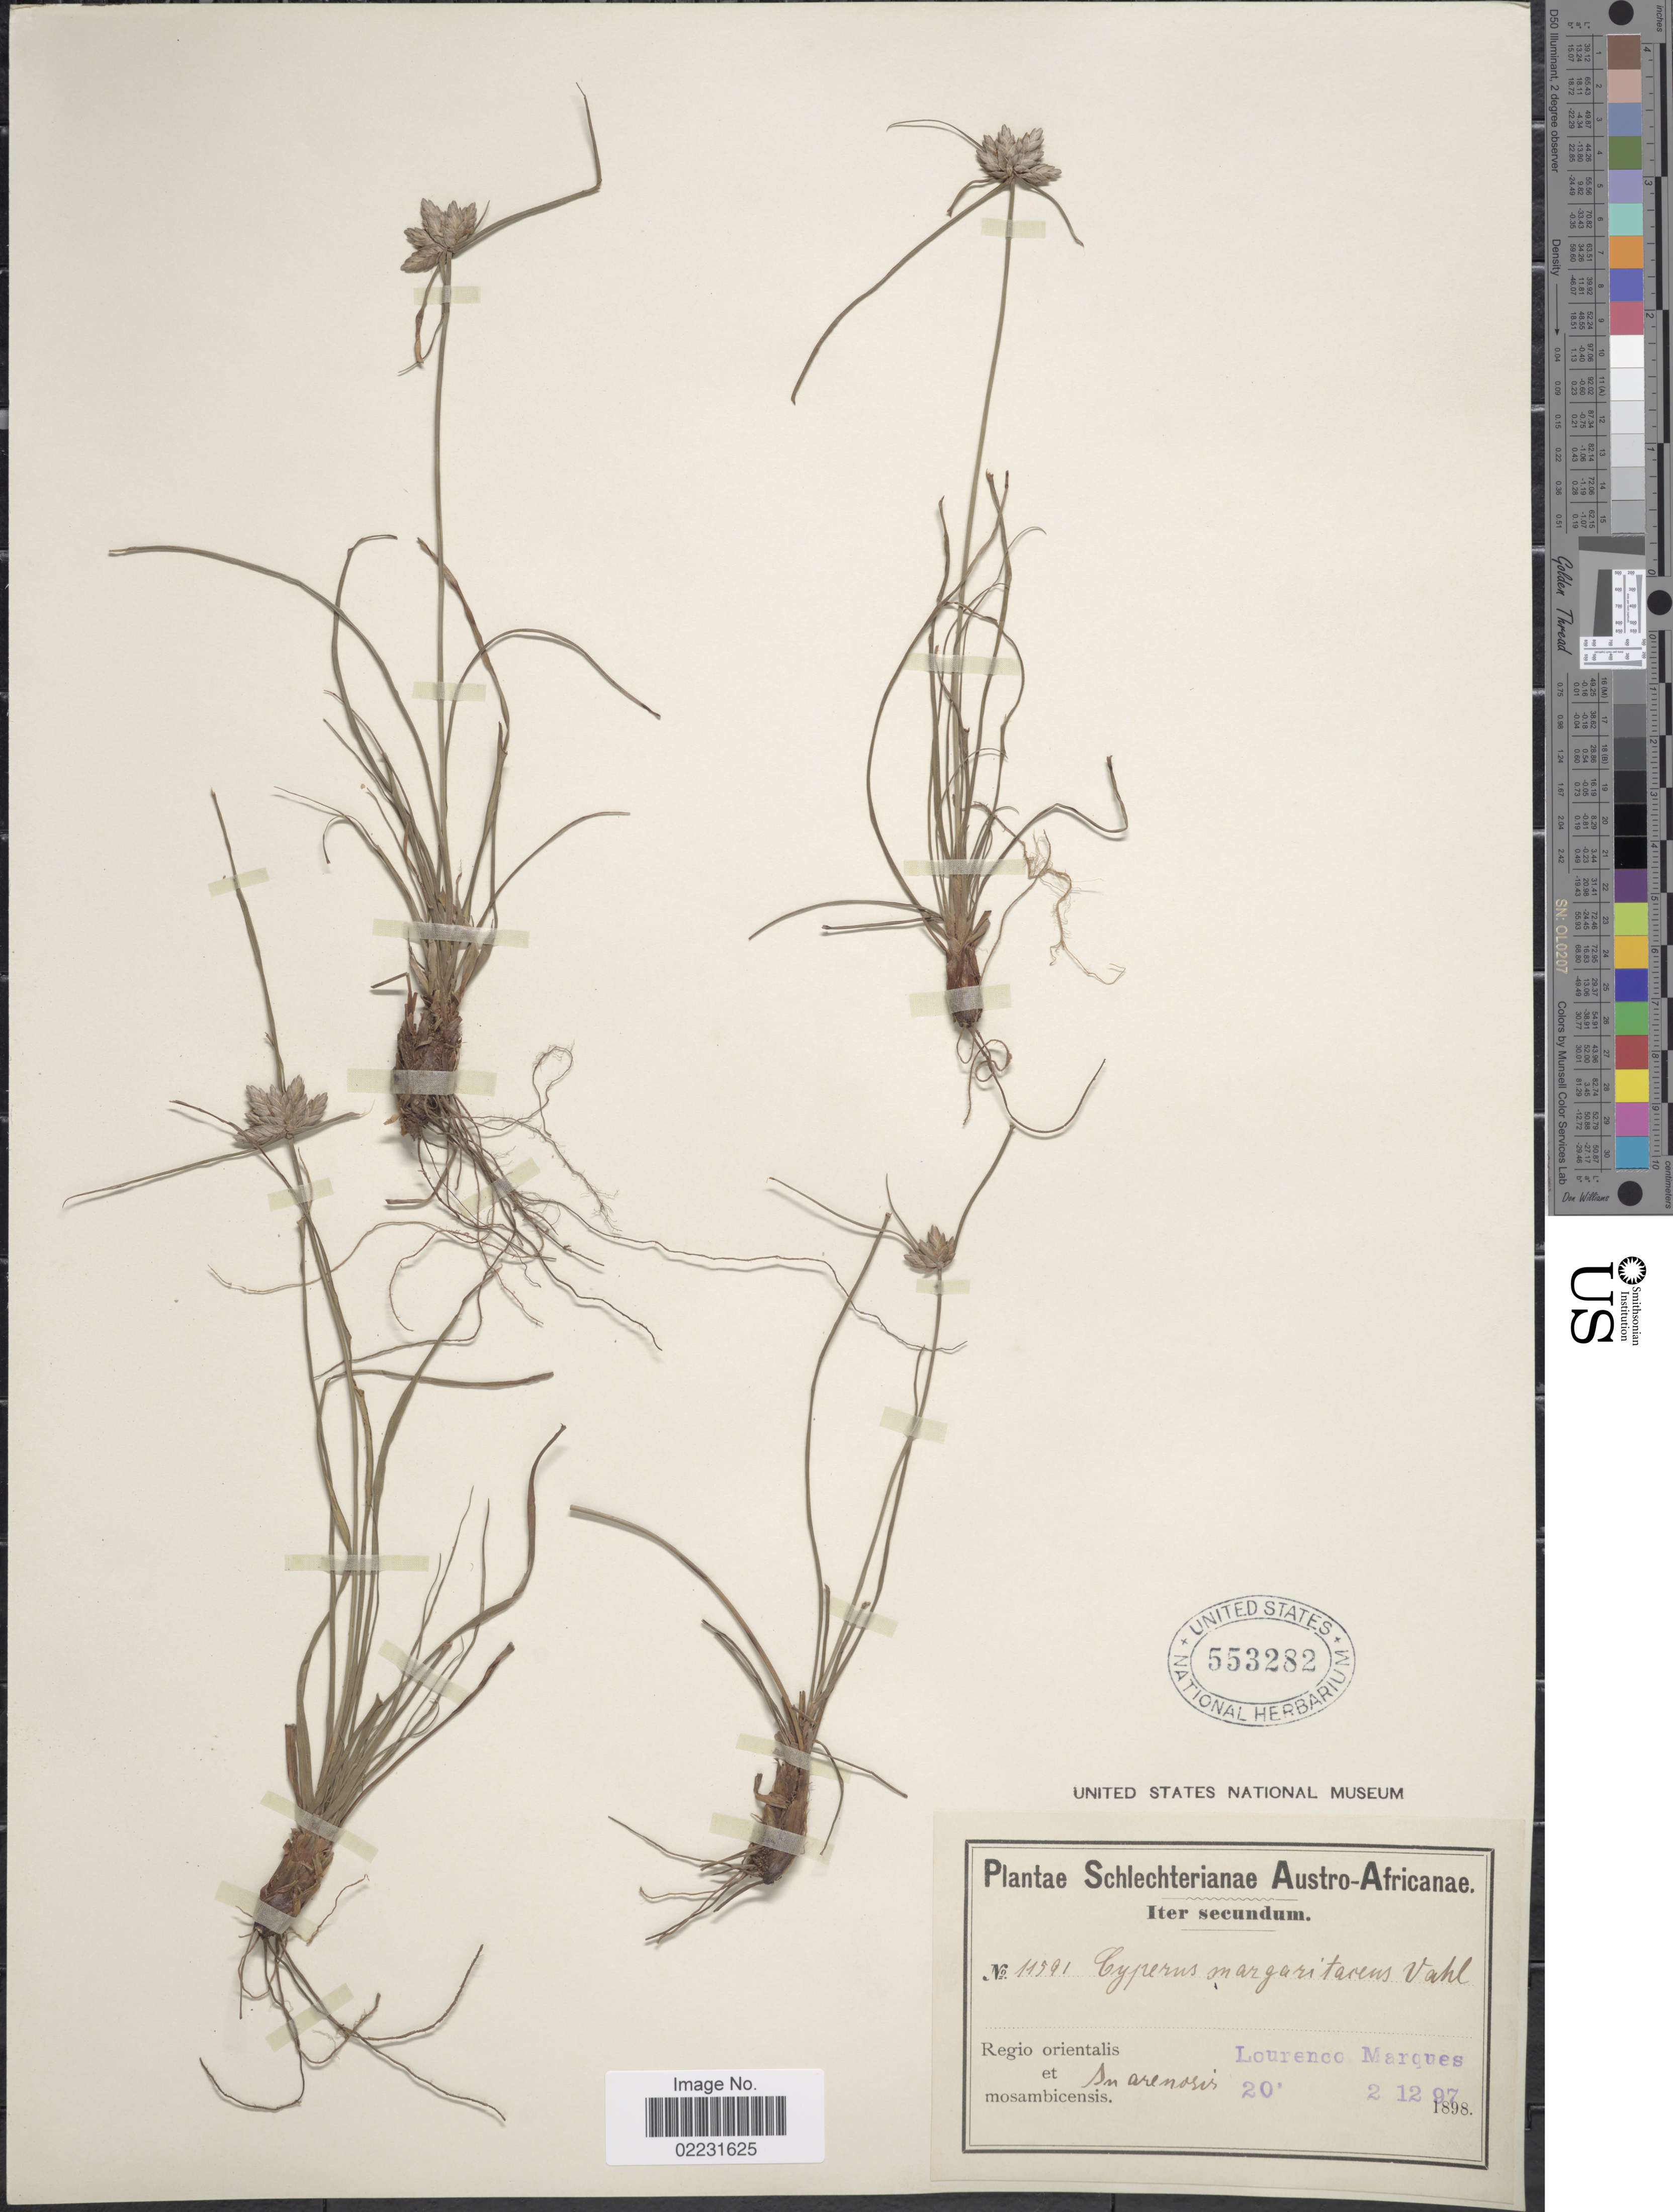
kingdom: Plantae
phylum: Tracheophyta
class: Liliopsida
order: Poales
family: Cyperaceae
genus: Cyperus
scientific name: Cyperus margaritaceus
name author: Vahl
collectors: Schlechter, --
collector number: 11591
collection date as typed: Transcribed d/m/y: 2/12/97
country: Mozambique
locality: Austro-Africanae, regio orientalis, Lourenco Marques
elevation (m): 6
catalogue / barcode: US 553282